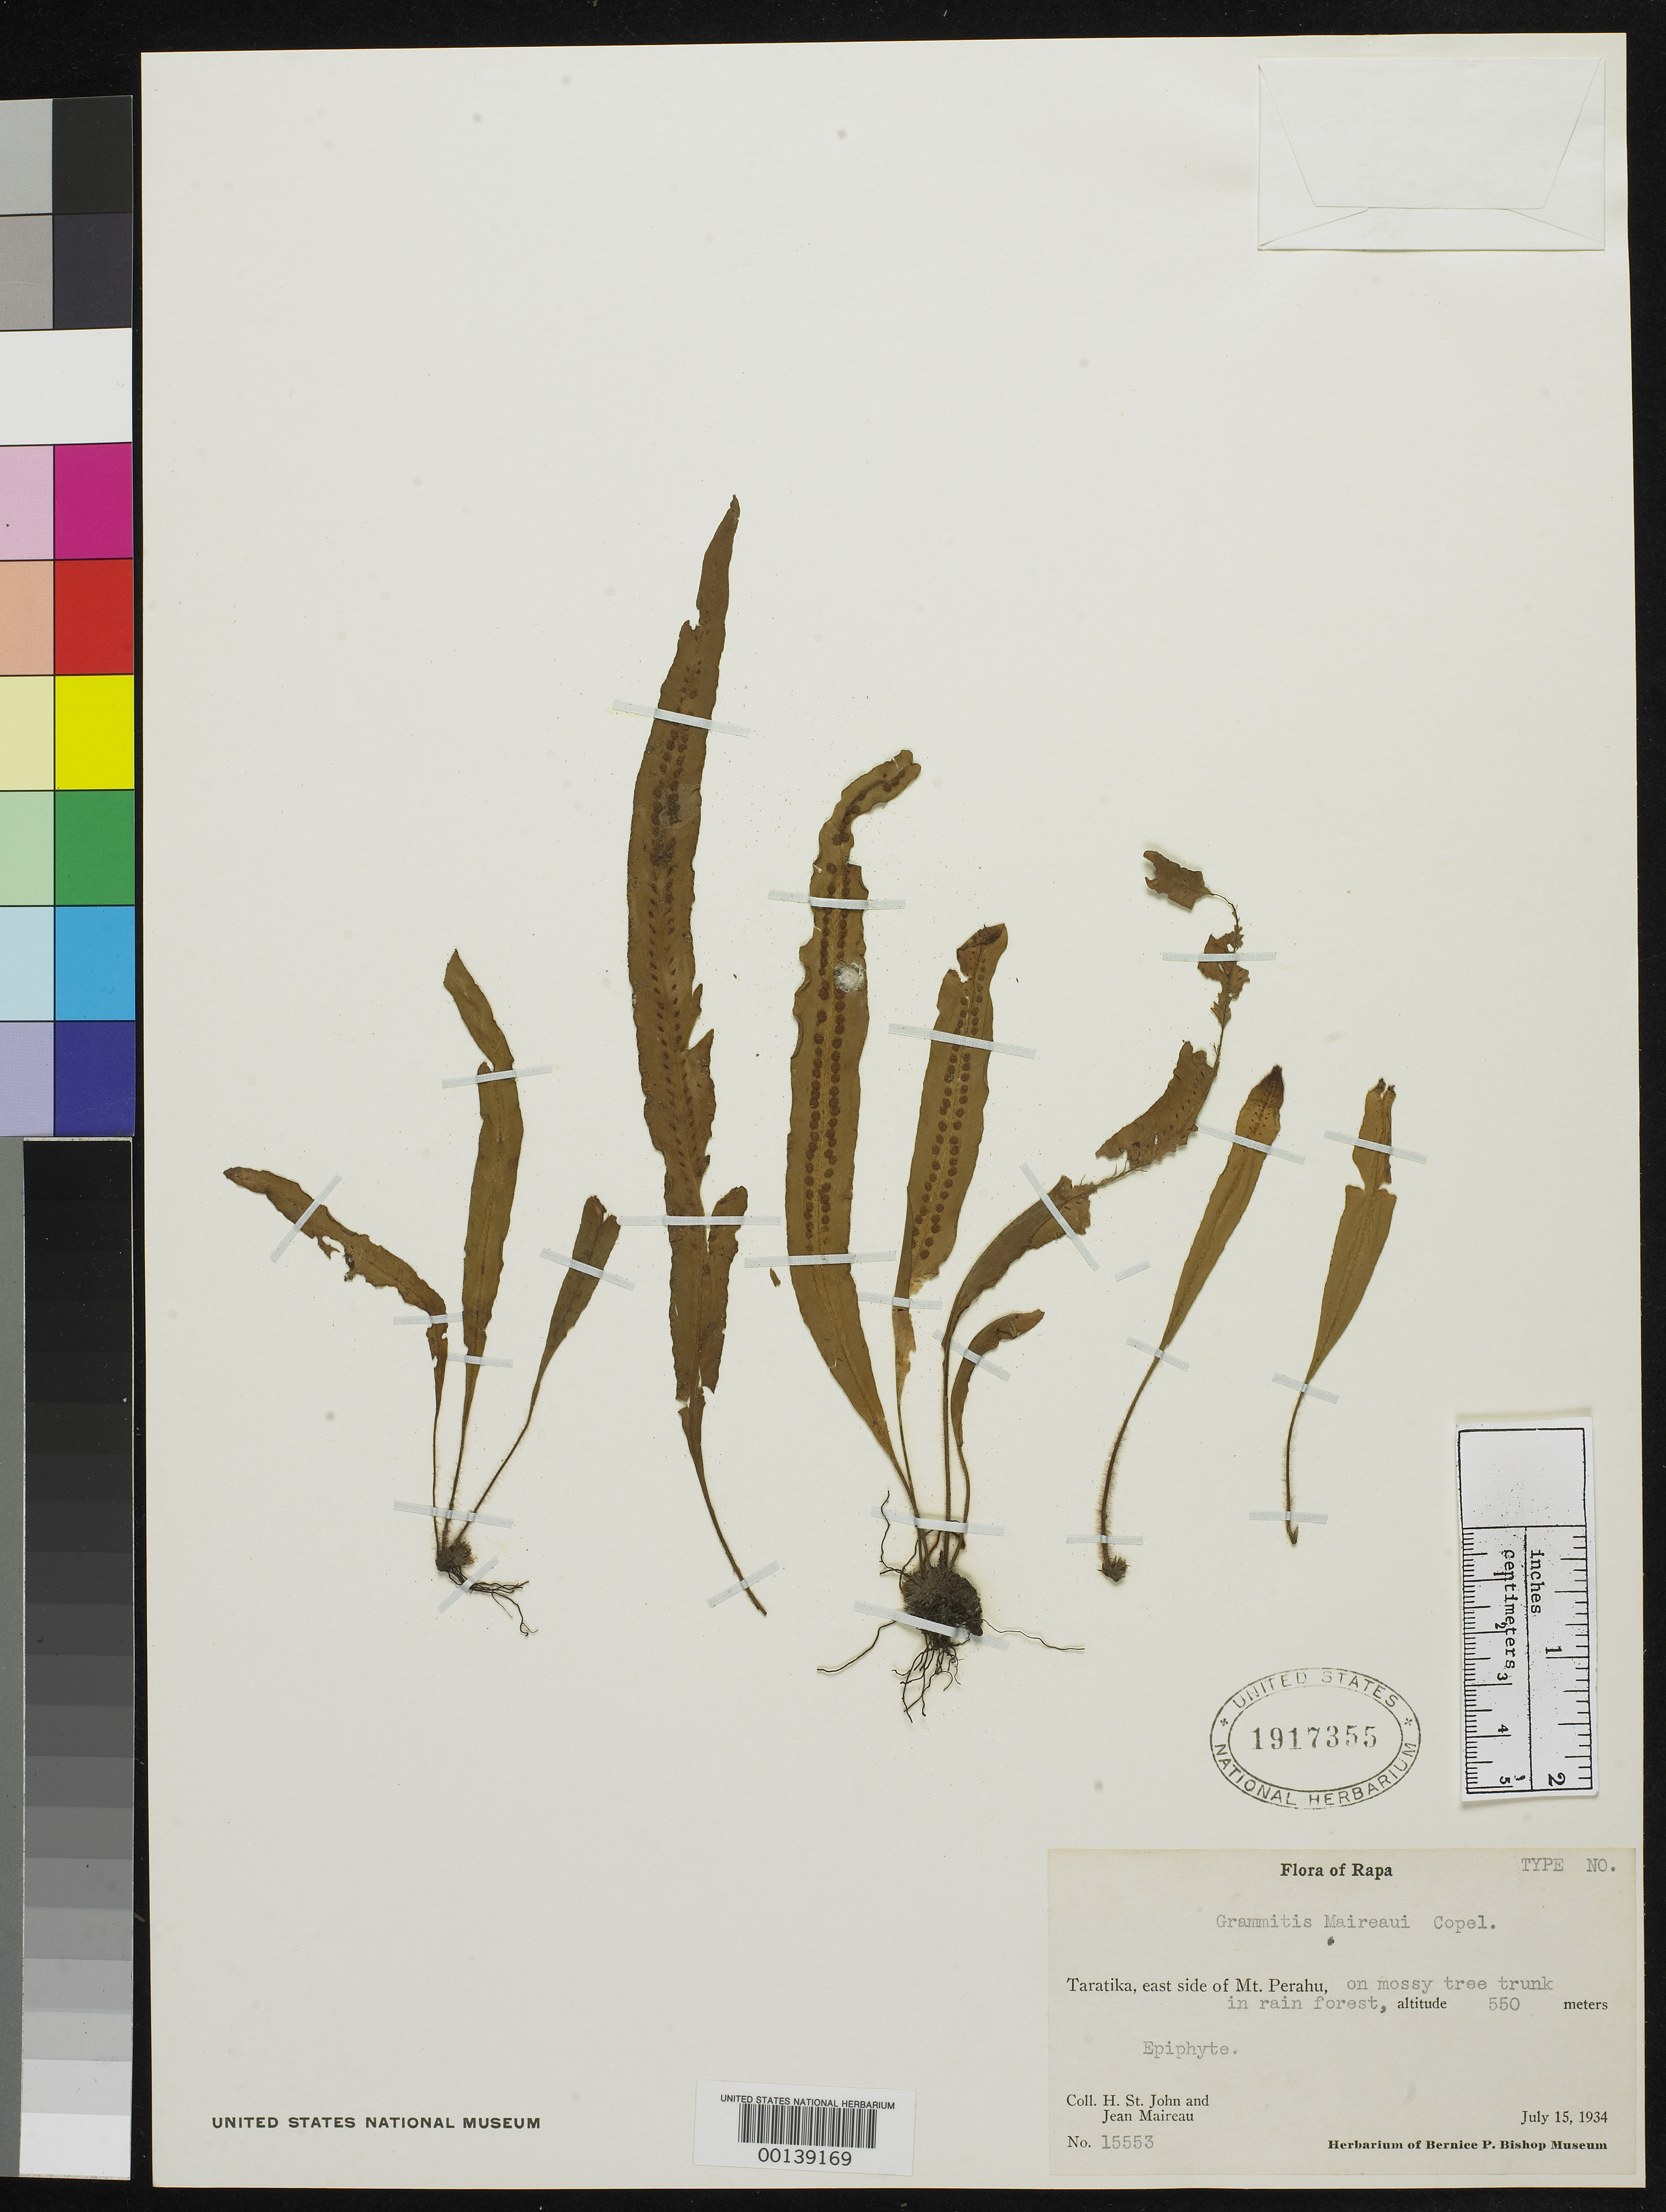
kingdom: Plantae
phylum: Tracheophyta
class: Polypodiopsida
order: Polypodiales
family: Polypodiaceae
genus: Grammitis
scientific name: Grammitis maireauii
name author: Copel.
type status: Type Collection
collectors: H. St. John & J. Maireau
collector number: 15553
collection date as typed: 15 Jul 1934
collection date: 1934-07-15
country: French Polynesia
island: Rapa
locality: Taratika, E side of Mt. Perahu.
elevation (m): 550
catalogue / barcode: US 1917355